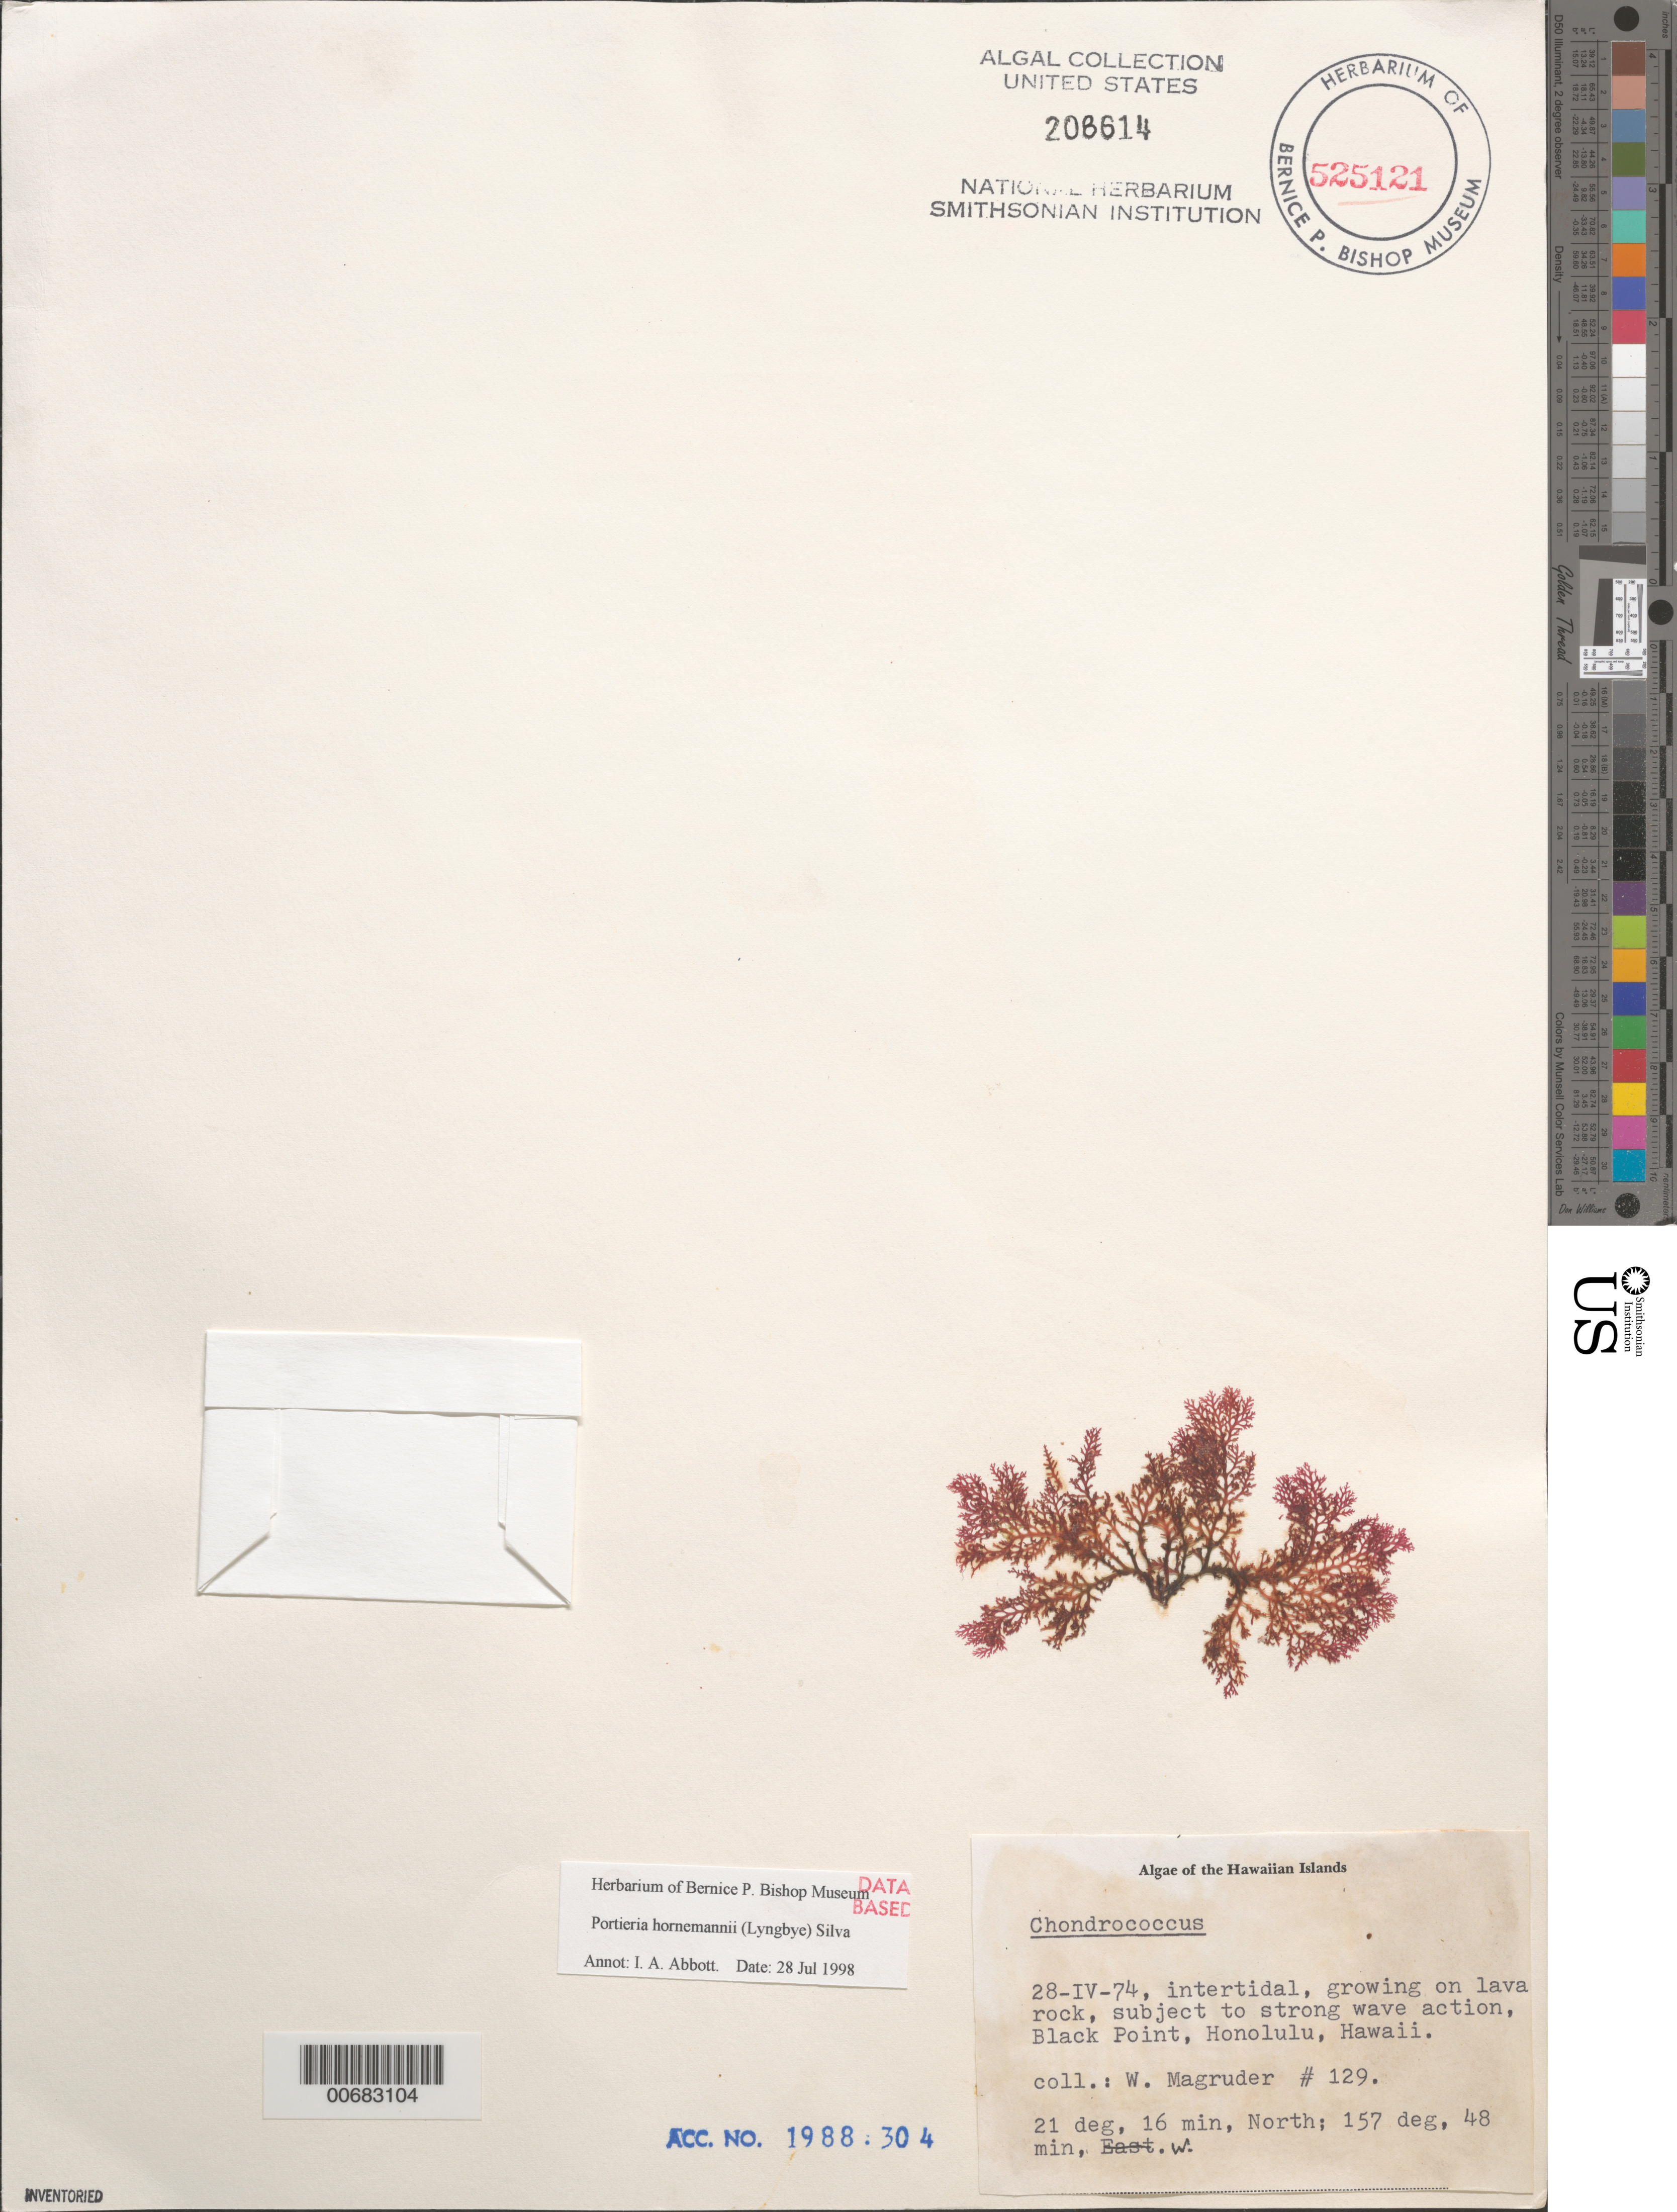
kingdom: Plantae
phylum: Rhodophyta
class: Florideophyceae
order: Gigartinales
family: Rhizophyllidaceae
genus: Portieria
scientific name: Portieria hornemannii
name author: (Lyngbye) P.C. Silva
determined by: Abbott, Isabella A.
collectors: W. Magruder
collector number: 129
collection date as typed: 28 Apr 1974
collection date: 1974-04-28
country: United States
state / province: Hawaii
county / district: Honolulu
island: Oahu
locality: Black Point, Honolulu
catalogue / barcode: US 208614